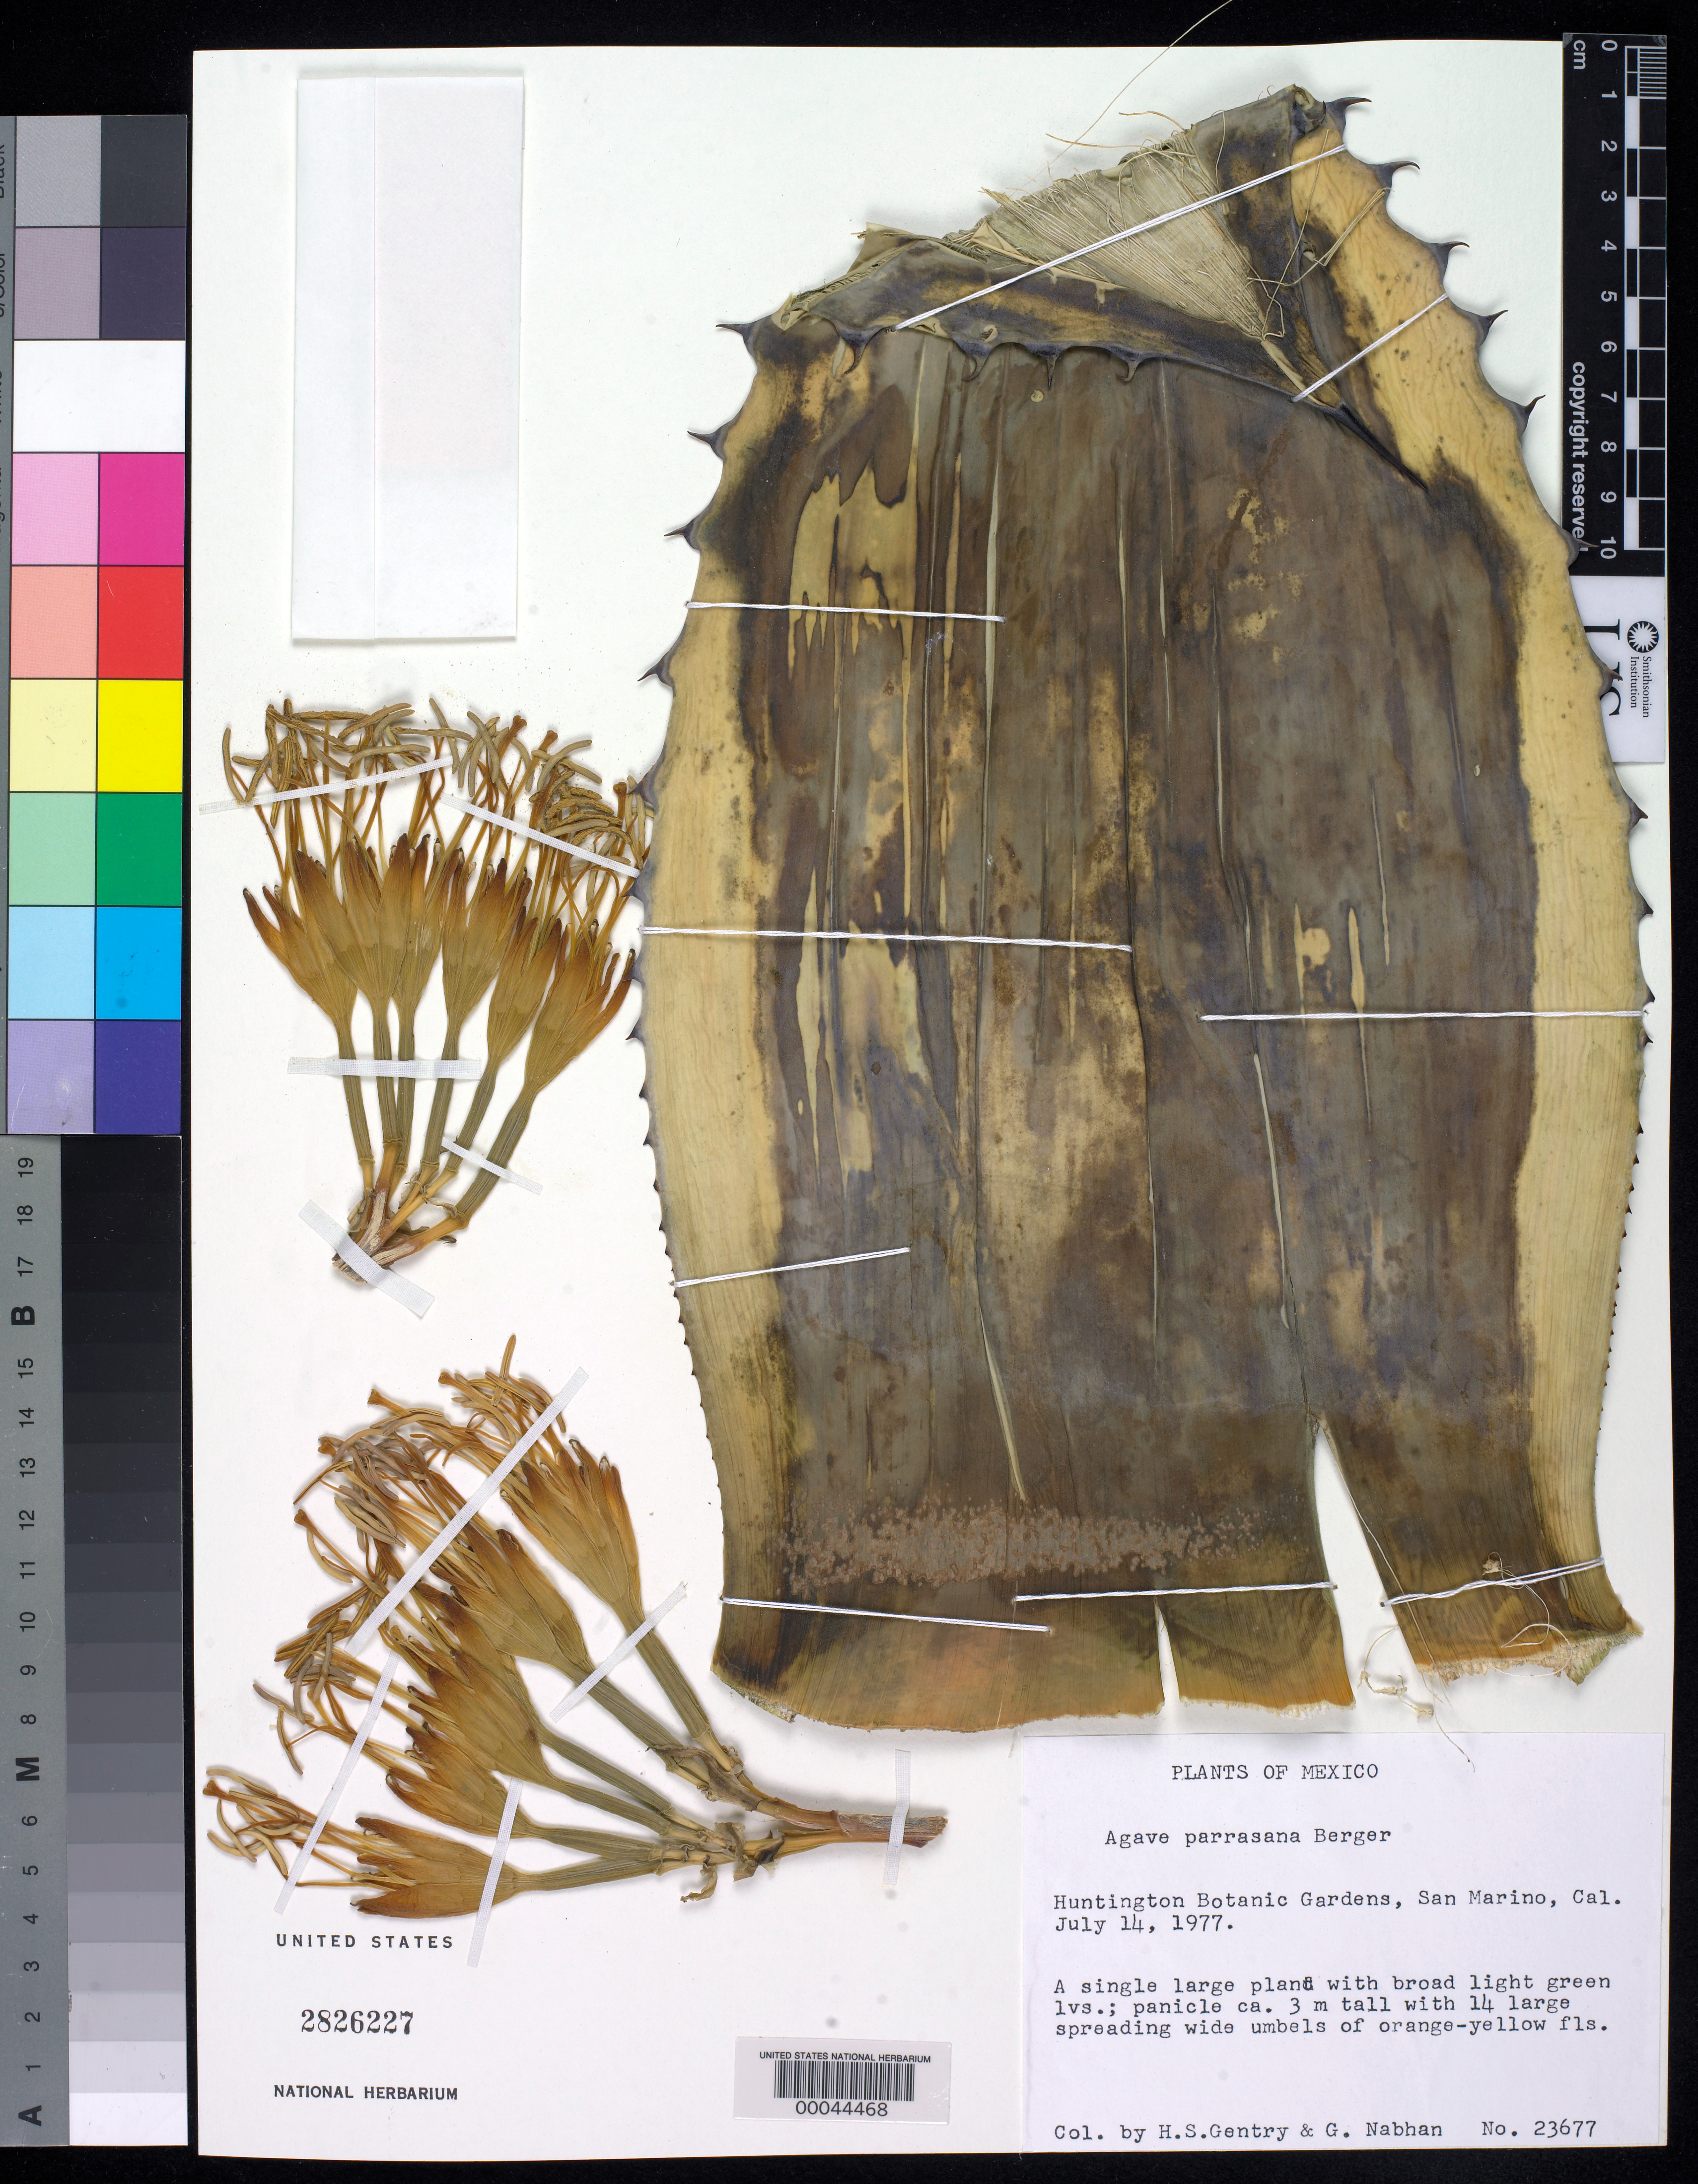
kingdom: Plantae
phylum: Tracheophyta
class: Liliopsida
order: Asparagales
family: Asparagaceae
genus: Agave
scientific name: Agave parrasana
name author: A. Berger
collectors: H. S. Gentry & G. Nabhan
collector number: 23677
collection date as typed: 14 Jul 1977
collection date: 1977-07-14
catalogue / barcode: US 2826227